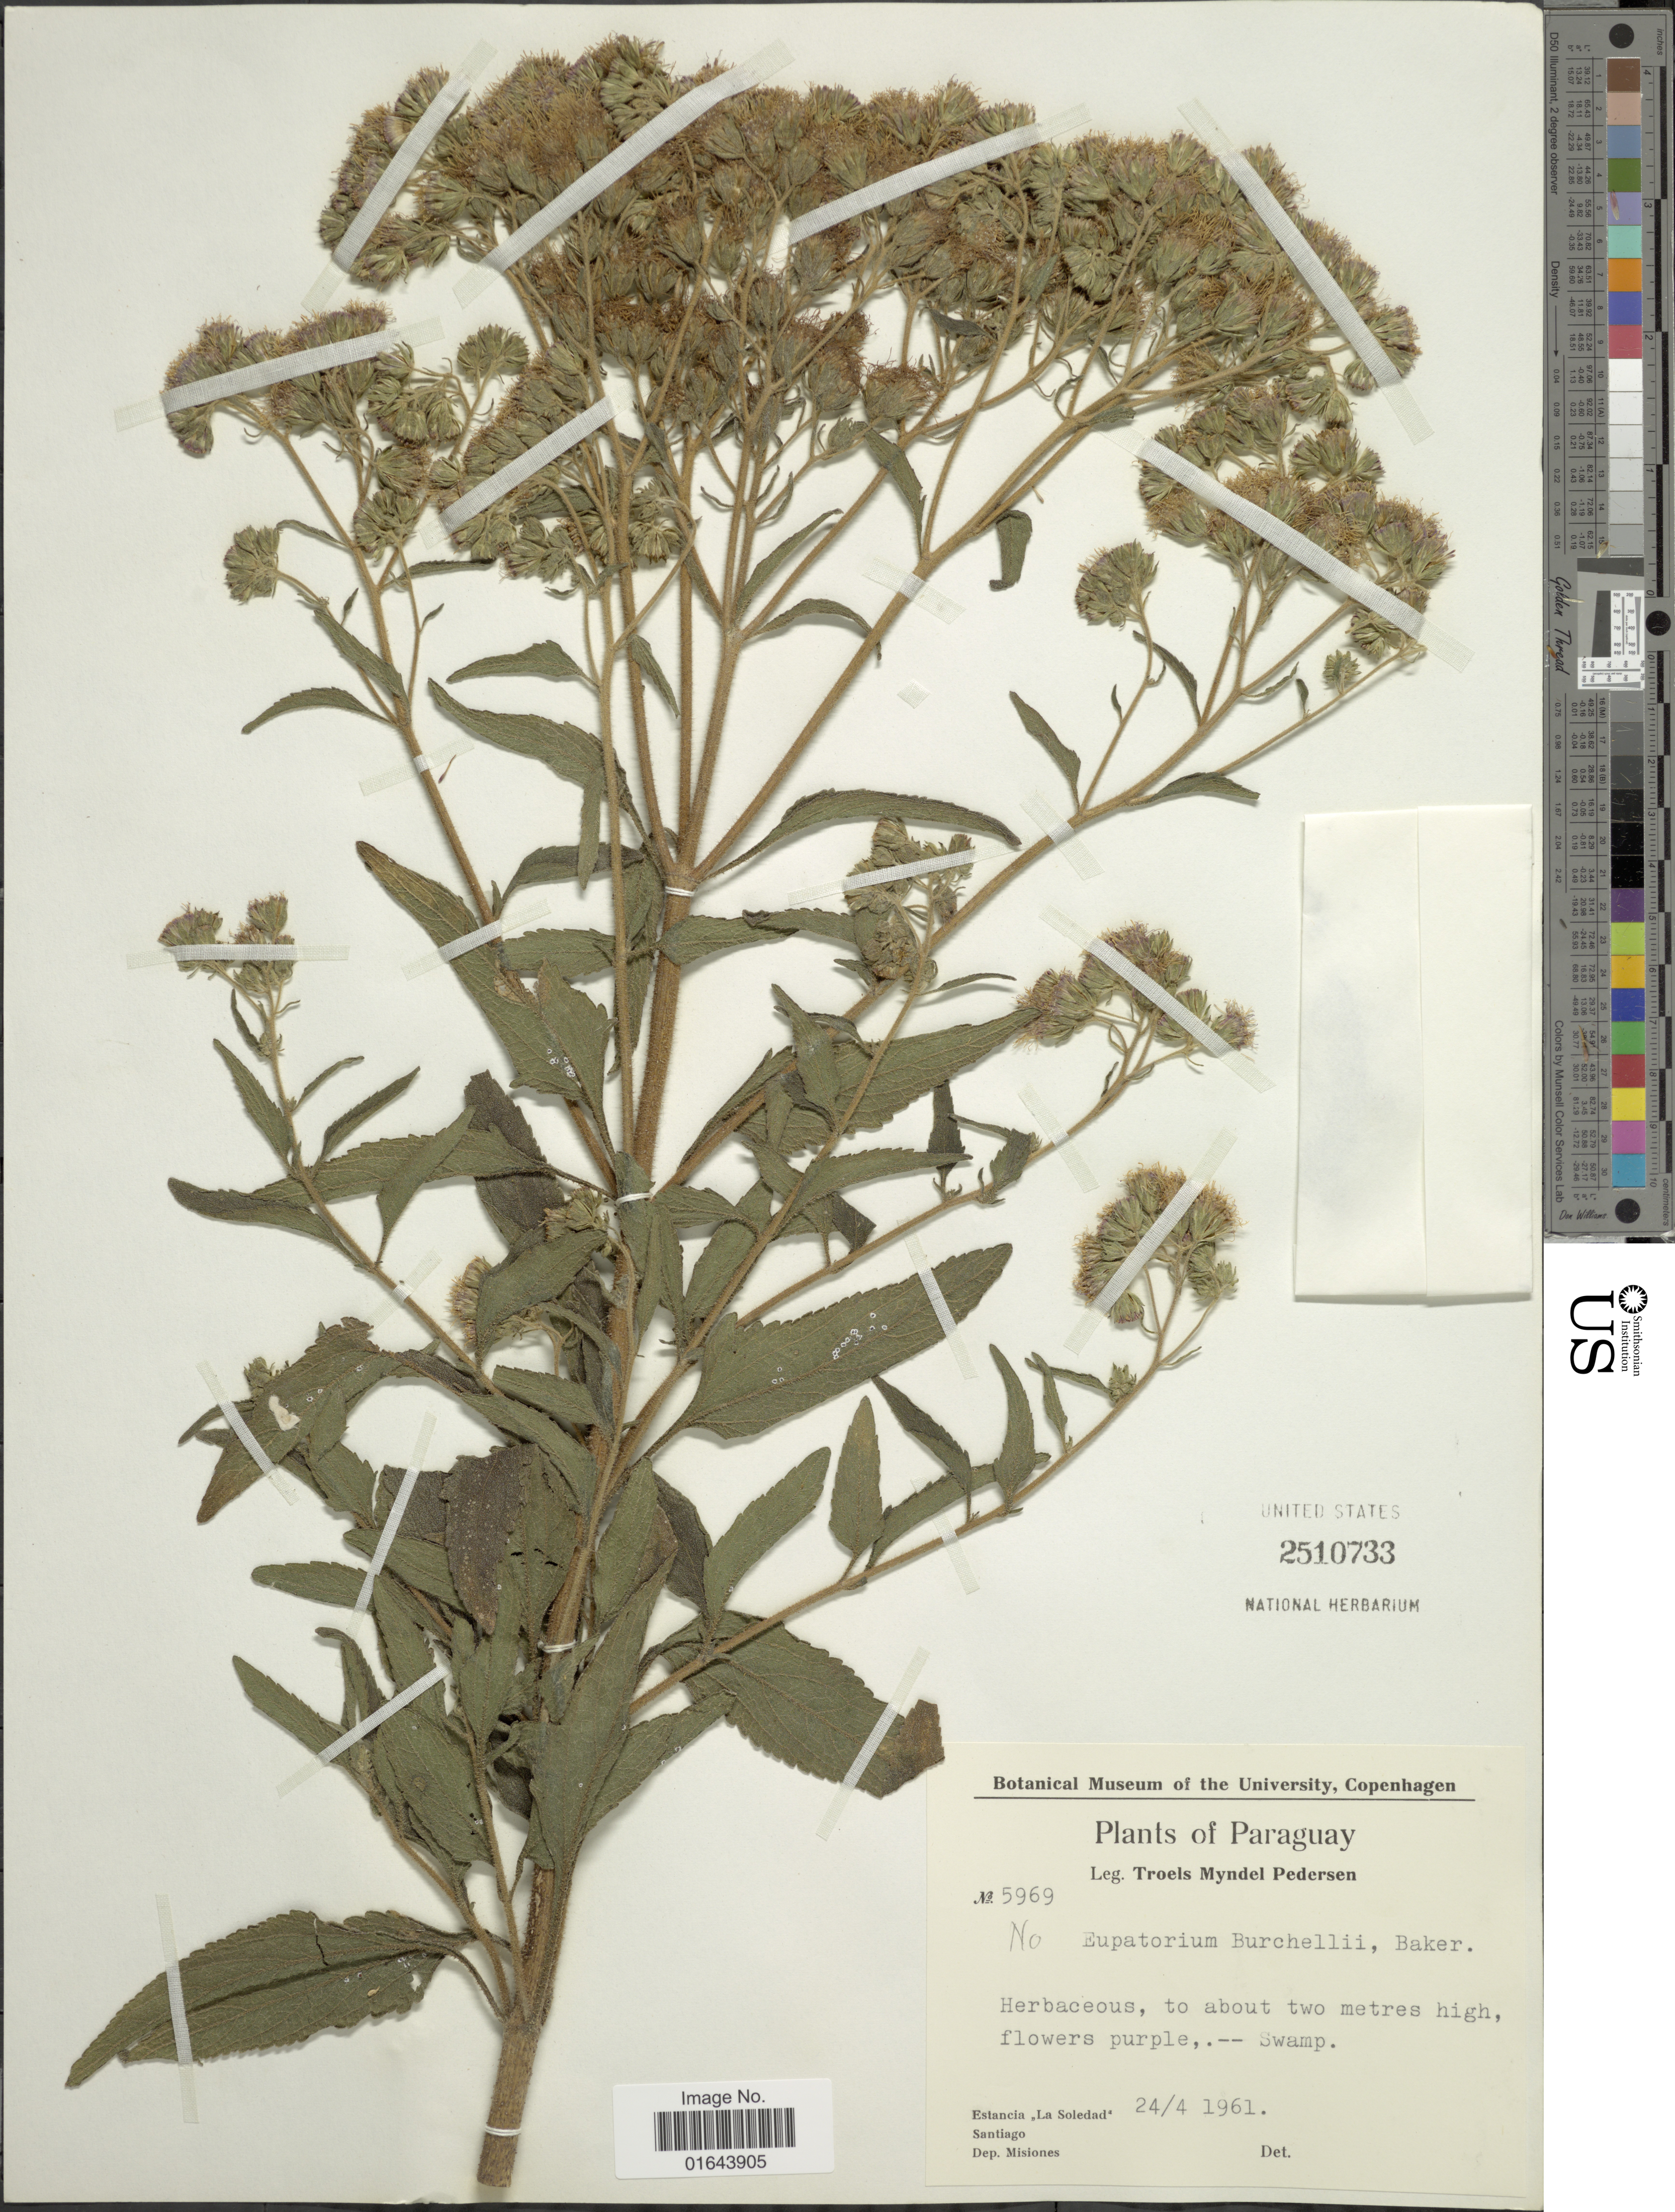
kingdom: Plantae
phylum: Tracheophyta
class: Magnoliopsida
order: Asterales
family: Asteraceae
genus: Campuloclinium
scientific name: Campuloclinium purpurascens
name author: (Sch. Bip. ex Baker) R.M. King & H. Rob.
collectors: T. Pederson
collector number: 5969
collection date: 1961-04-24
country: Paraguay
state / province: Misiones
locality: Estancia "La Soledad". Santiago. Dep. Misiones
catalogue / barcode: US 2510733